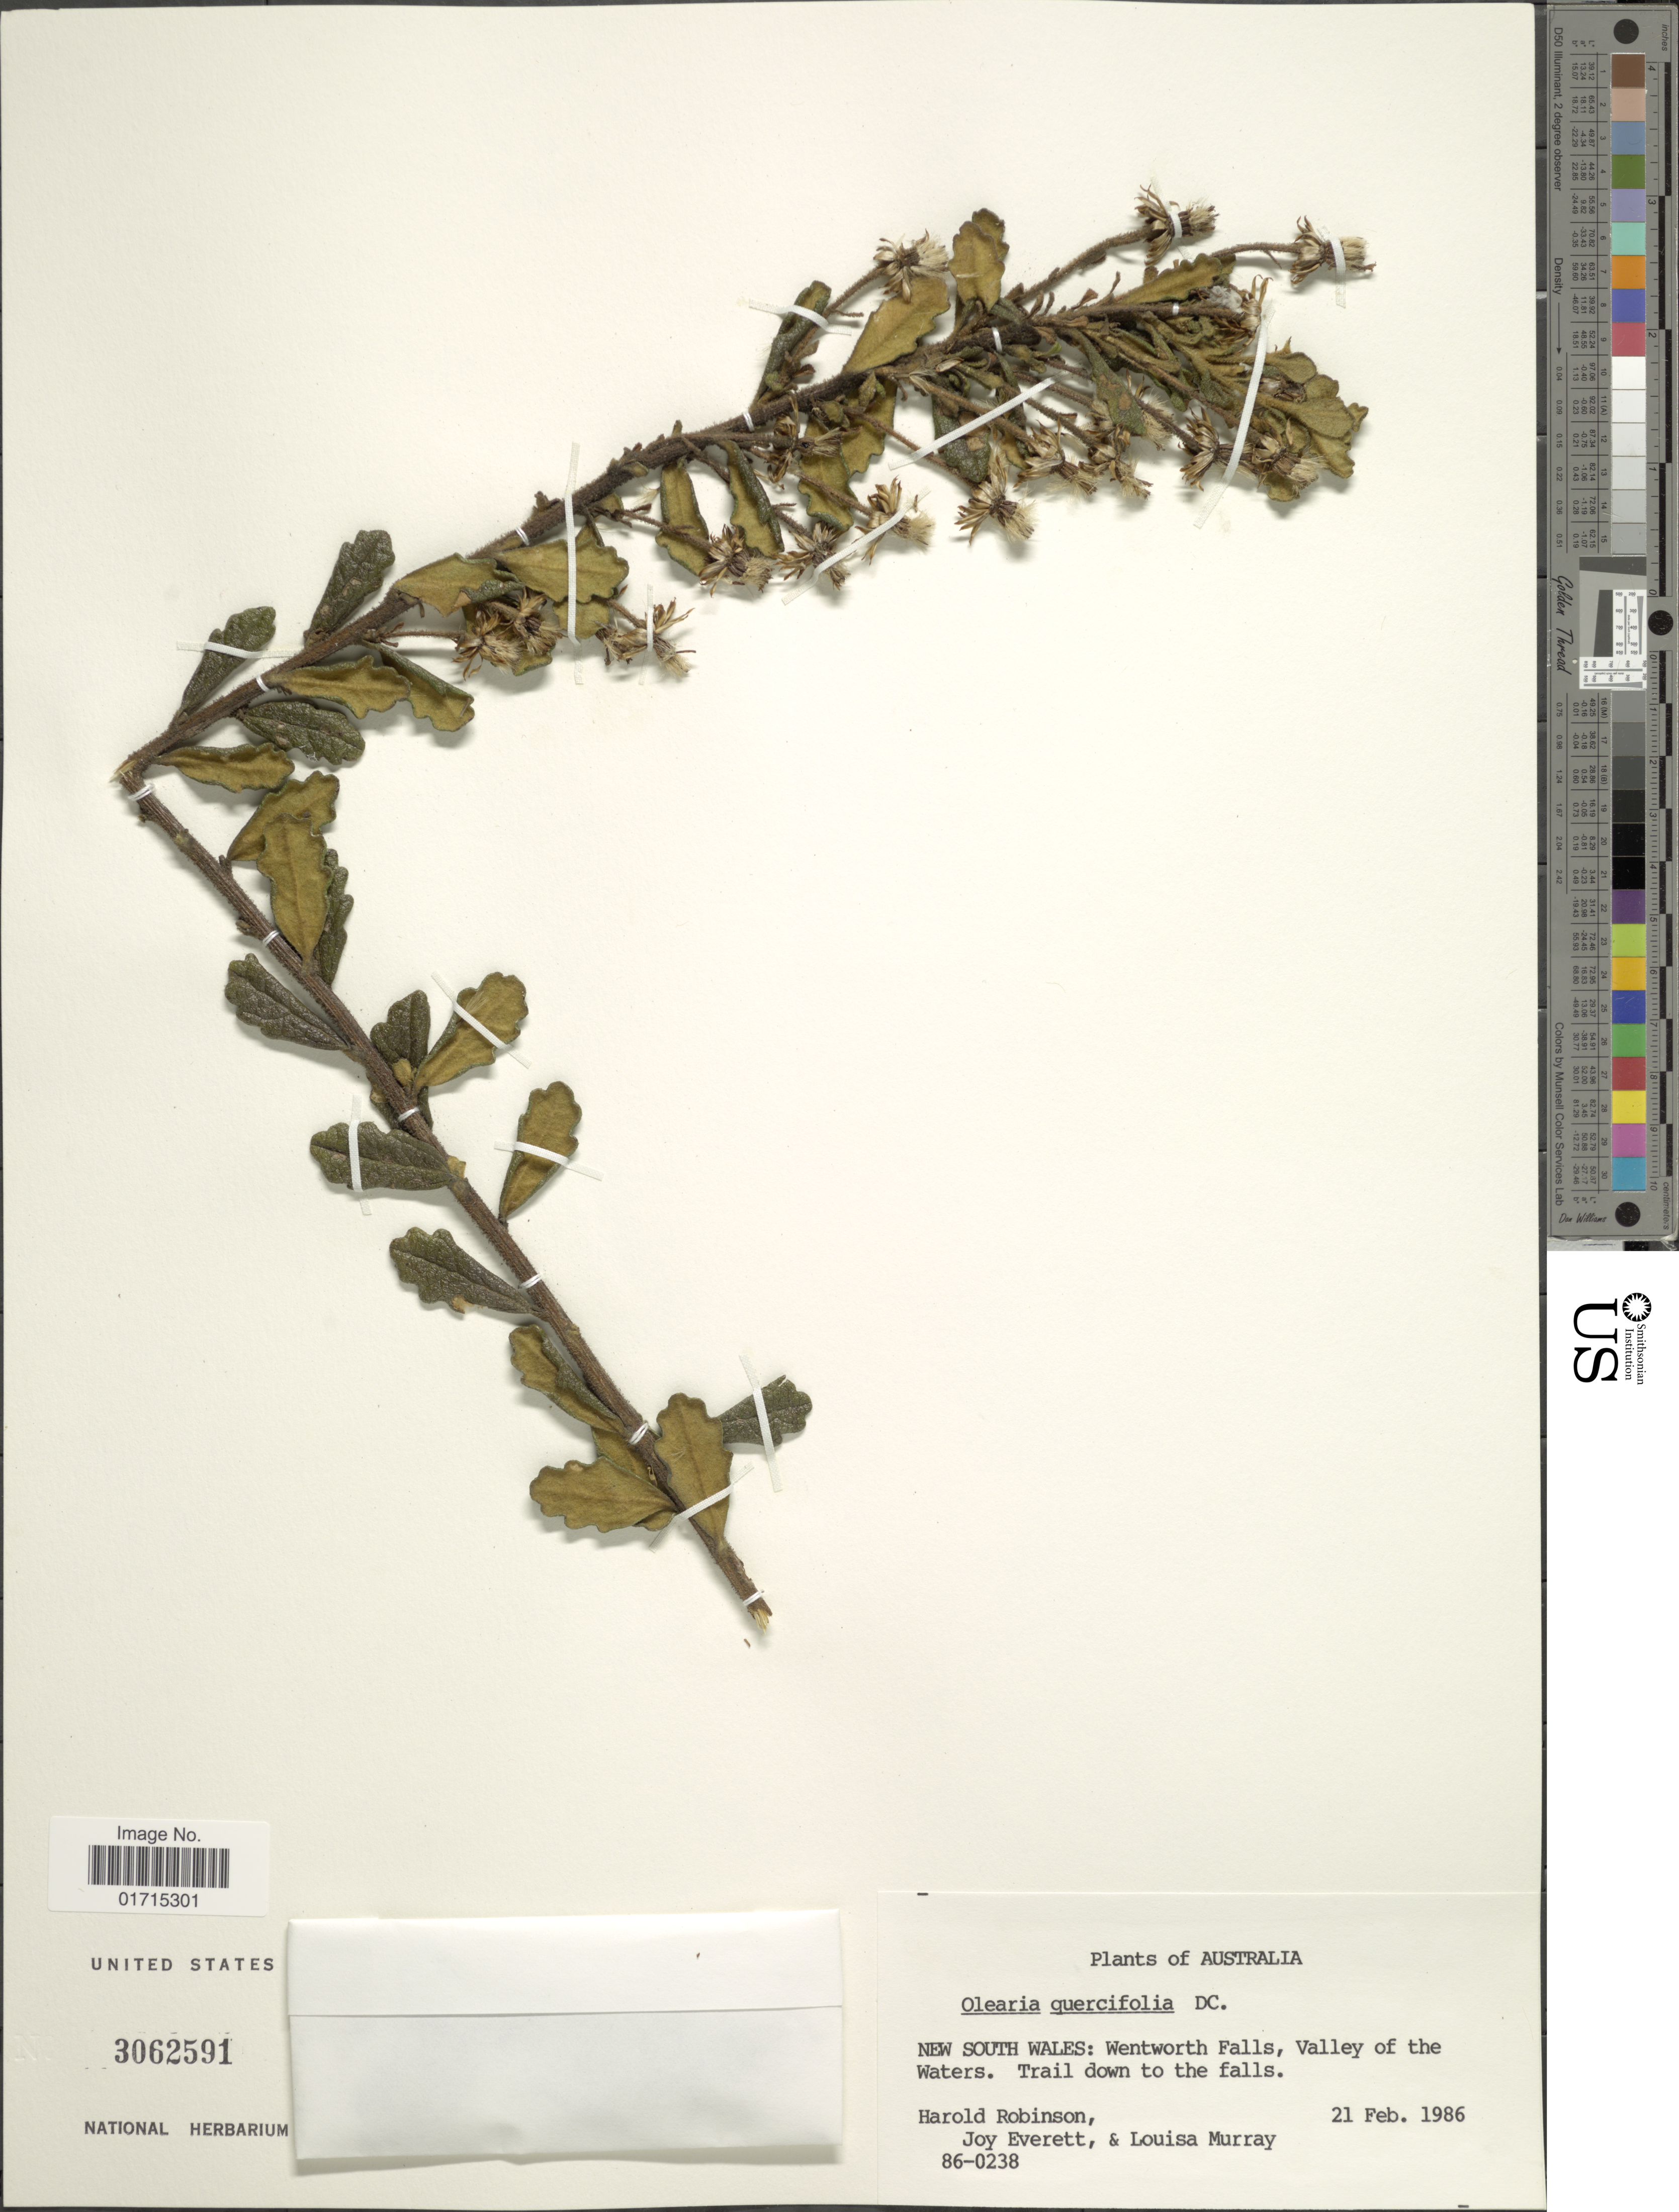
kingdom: Plantae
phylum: Tracheophyta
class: Magnoliopsida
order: Asterales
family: Asteraceae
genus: Olearia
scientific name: Olearia quercifolia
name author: Siebold ex DC.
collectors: H. Robinson, J. Everett & L. T. Murray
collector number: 86-0238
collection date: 1986-02-21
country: Australia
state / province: New South Wales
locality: Wentworth Falls, Valley of the Waters. Trail down to the falls.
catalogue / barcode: US 3062591